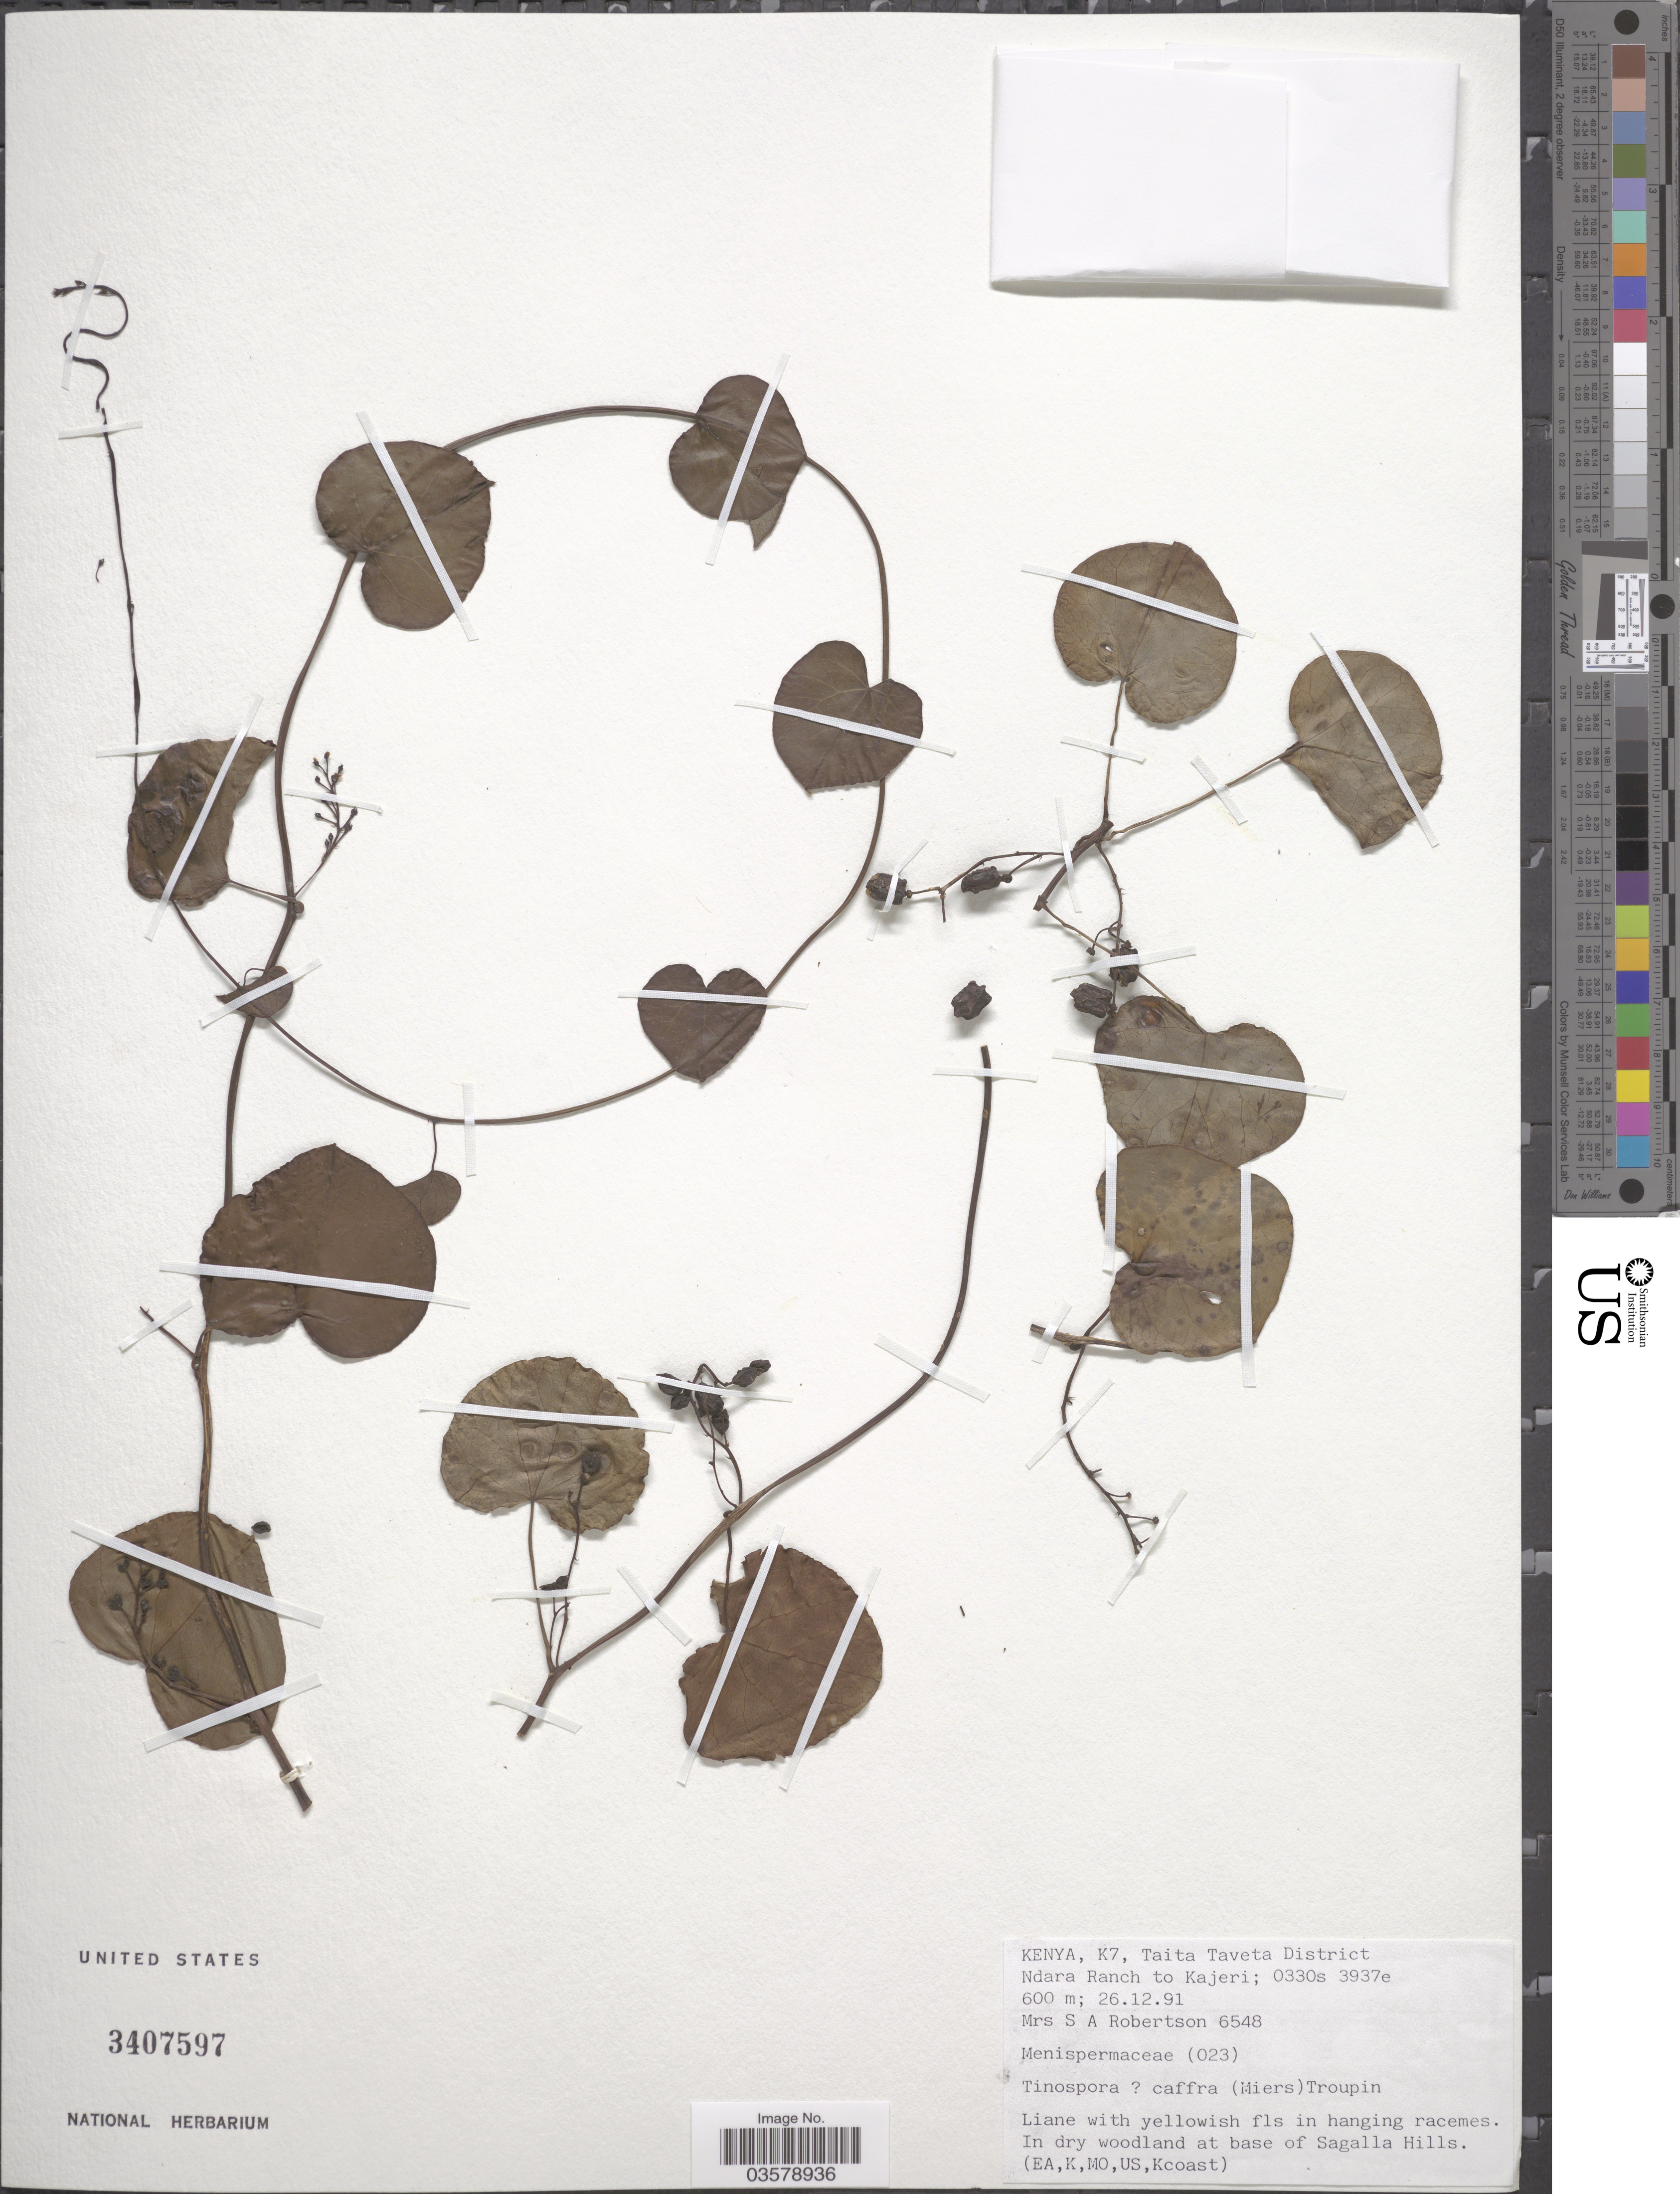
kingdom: Plantae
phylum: Tracheophyta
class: Magnoliopsida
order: Ranunculales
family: Menispermaceae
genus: Hyalosepalum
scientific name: Hyalosepalum caffrum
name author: (Miers) Troupin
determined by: Strong, Mark T., (BOT), Smithsonian Institution - National Museum of Natural History (UNITED STATES)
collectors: S. Robertson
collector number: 6548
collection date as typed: Transcribed d/m/y: 26/12/91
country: Kenya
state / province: Taita Taveta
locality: K7, Taita Taveta District Ndara Ranch to Kajeri.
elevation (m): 600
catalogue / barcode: US 3407597